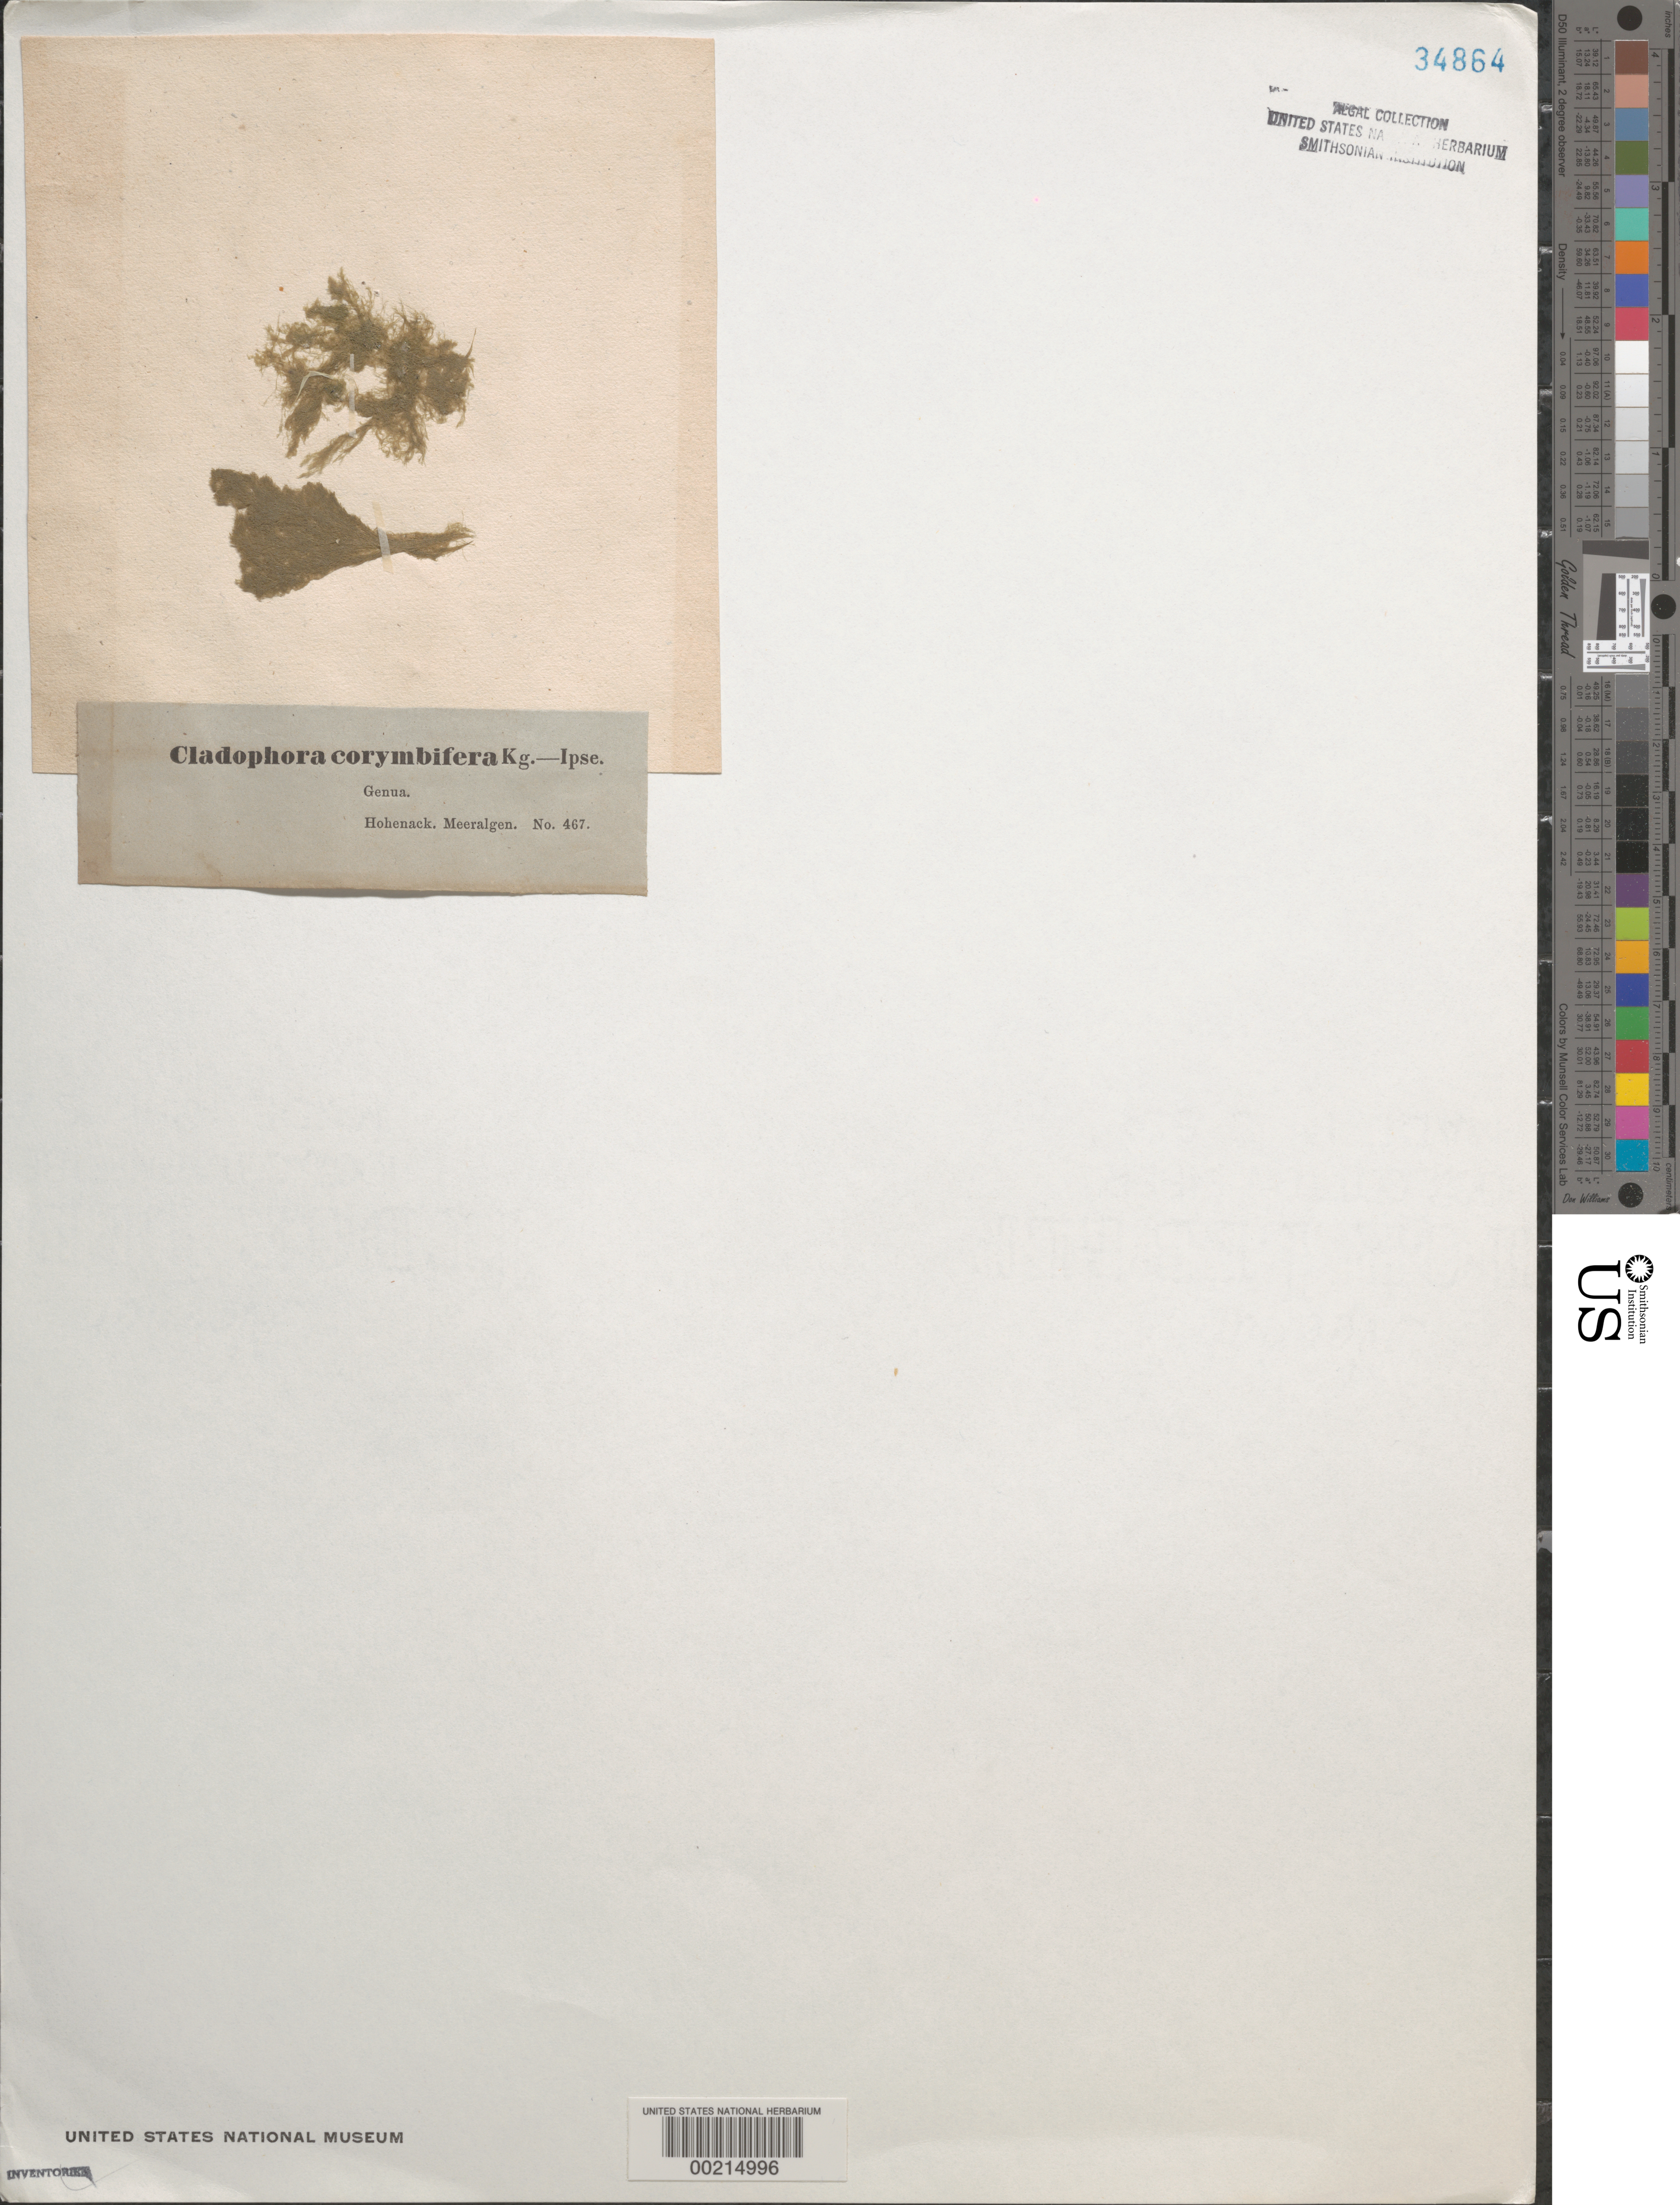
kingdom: Plantae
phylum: Chlorophyta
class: Ulvophyceae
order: Cladophorales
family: Cladophoraceae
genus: Cladophora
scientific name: Cladophora albida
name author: (Nees) Kütz.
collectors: R. F. Hohenacker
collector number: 467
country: Italy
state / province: Liguria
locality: Genoa (genua)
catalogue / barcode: US 34864